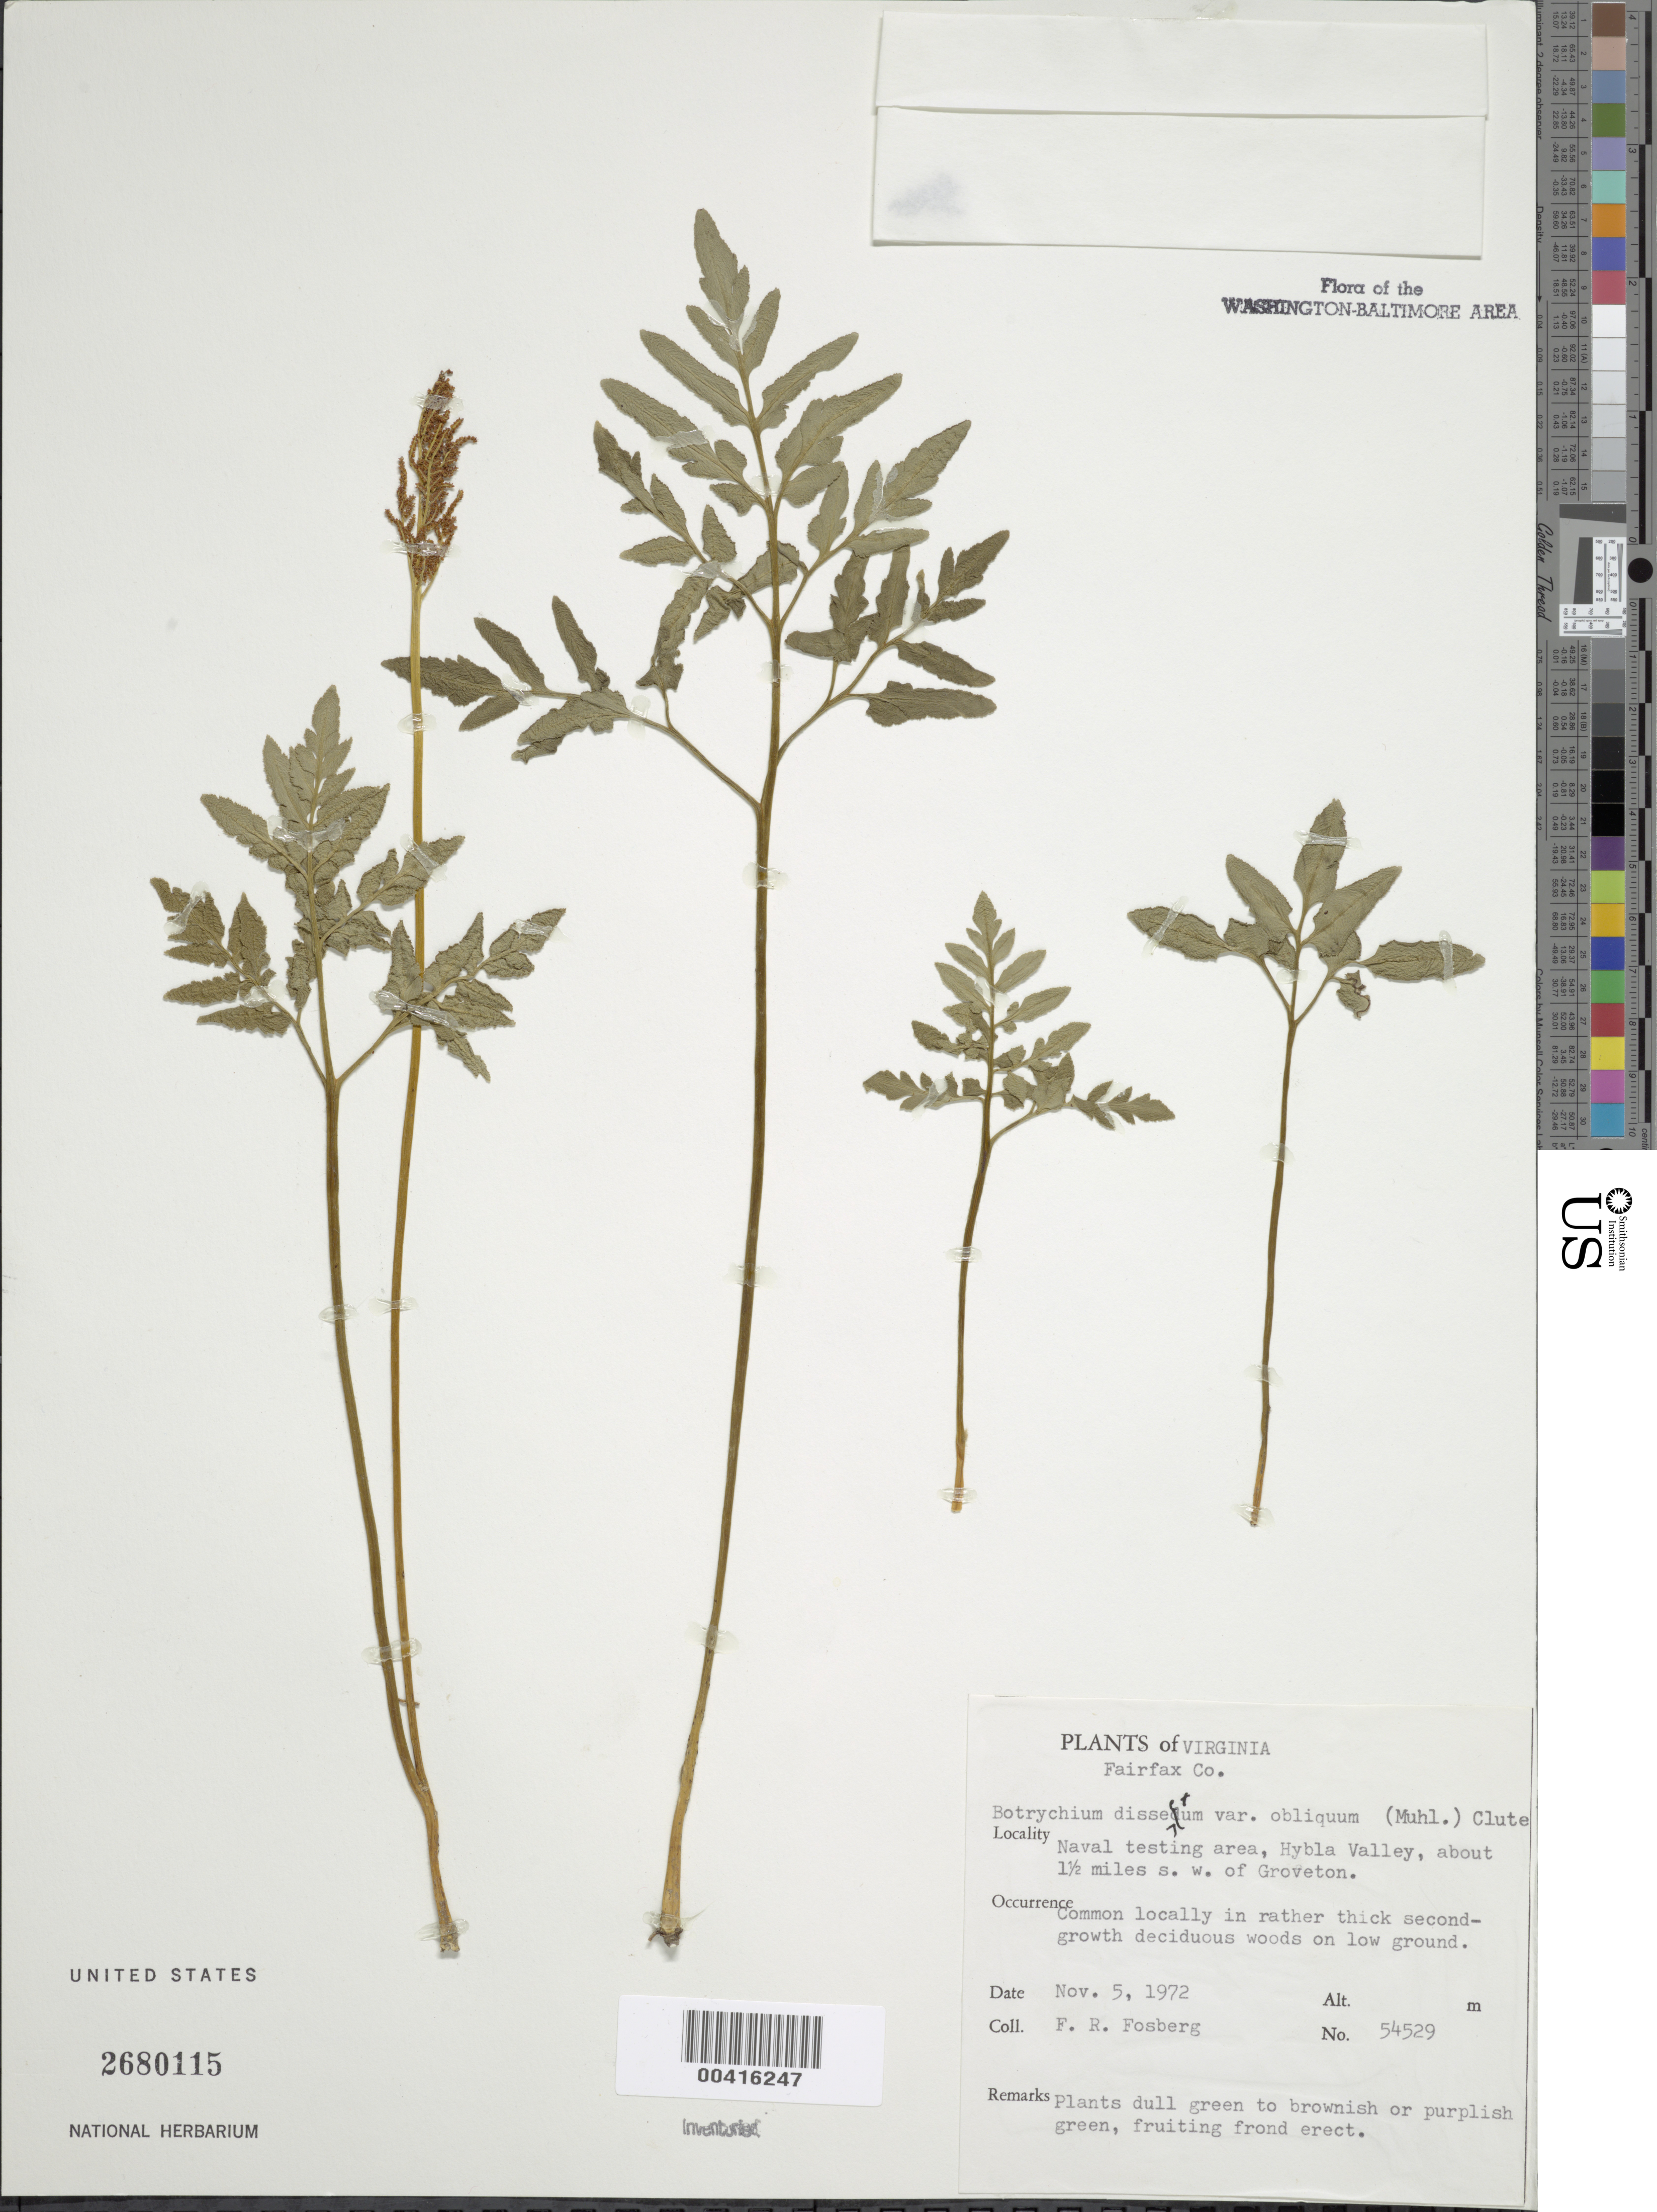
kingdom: Plantae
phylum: Tracheophyta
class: Polypodiopsida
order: Ophioglossales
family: Ophioglossaceae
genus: Botrychium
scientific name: Botrychium dissectum var. obliquum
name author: Clute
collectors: F. R. Fosberg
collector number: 54529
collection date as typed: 05 Nov 1972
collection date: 1972-11-05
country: United States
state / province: Virginia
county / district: Fairfax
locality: Hybla Valley, southwest of Groveton, Naval Testing area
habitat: Thick second growth deciduous woods on low ground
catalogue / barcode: US 2680115